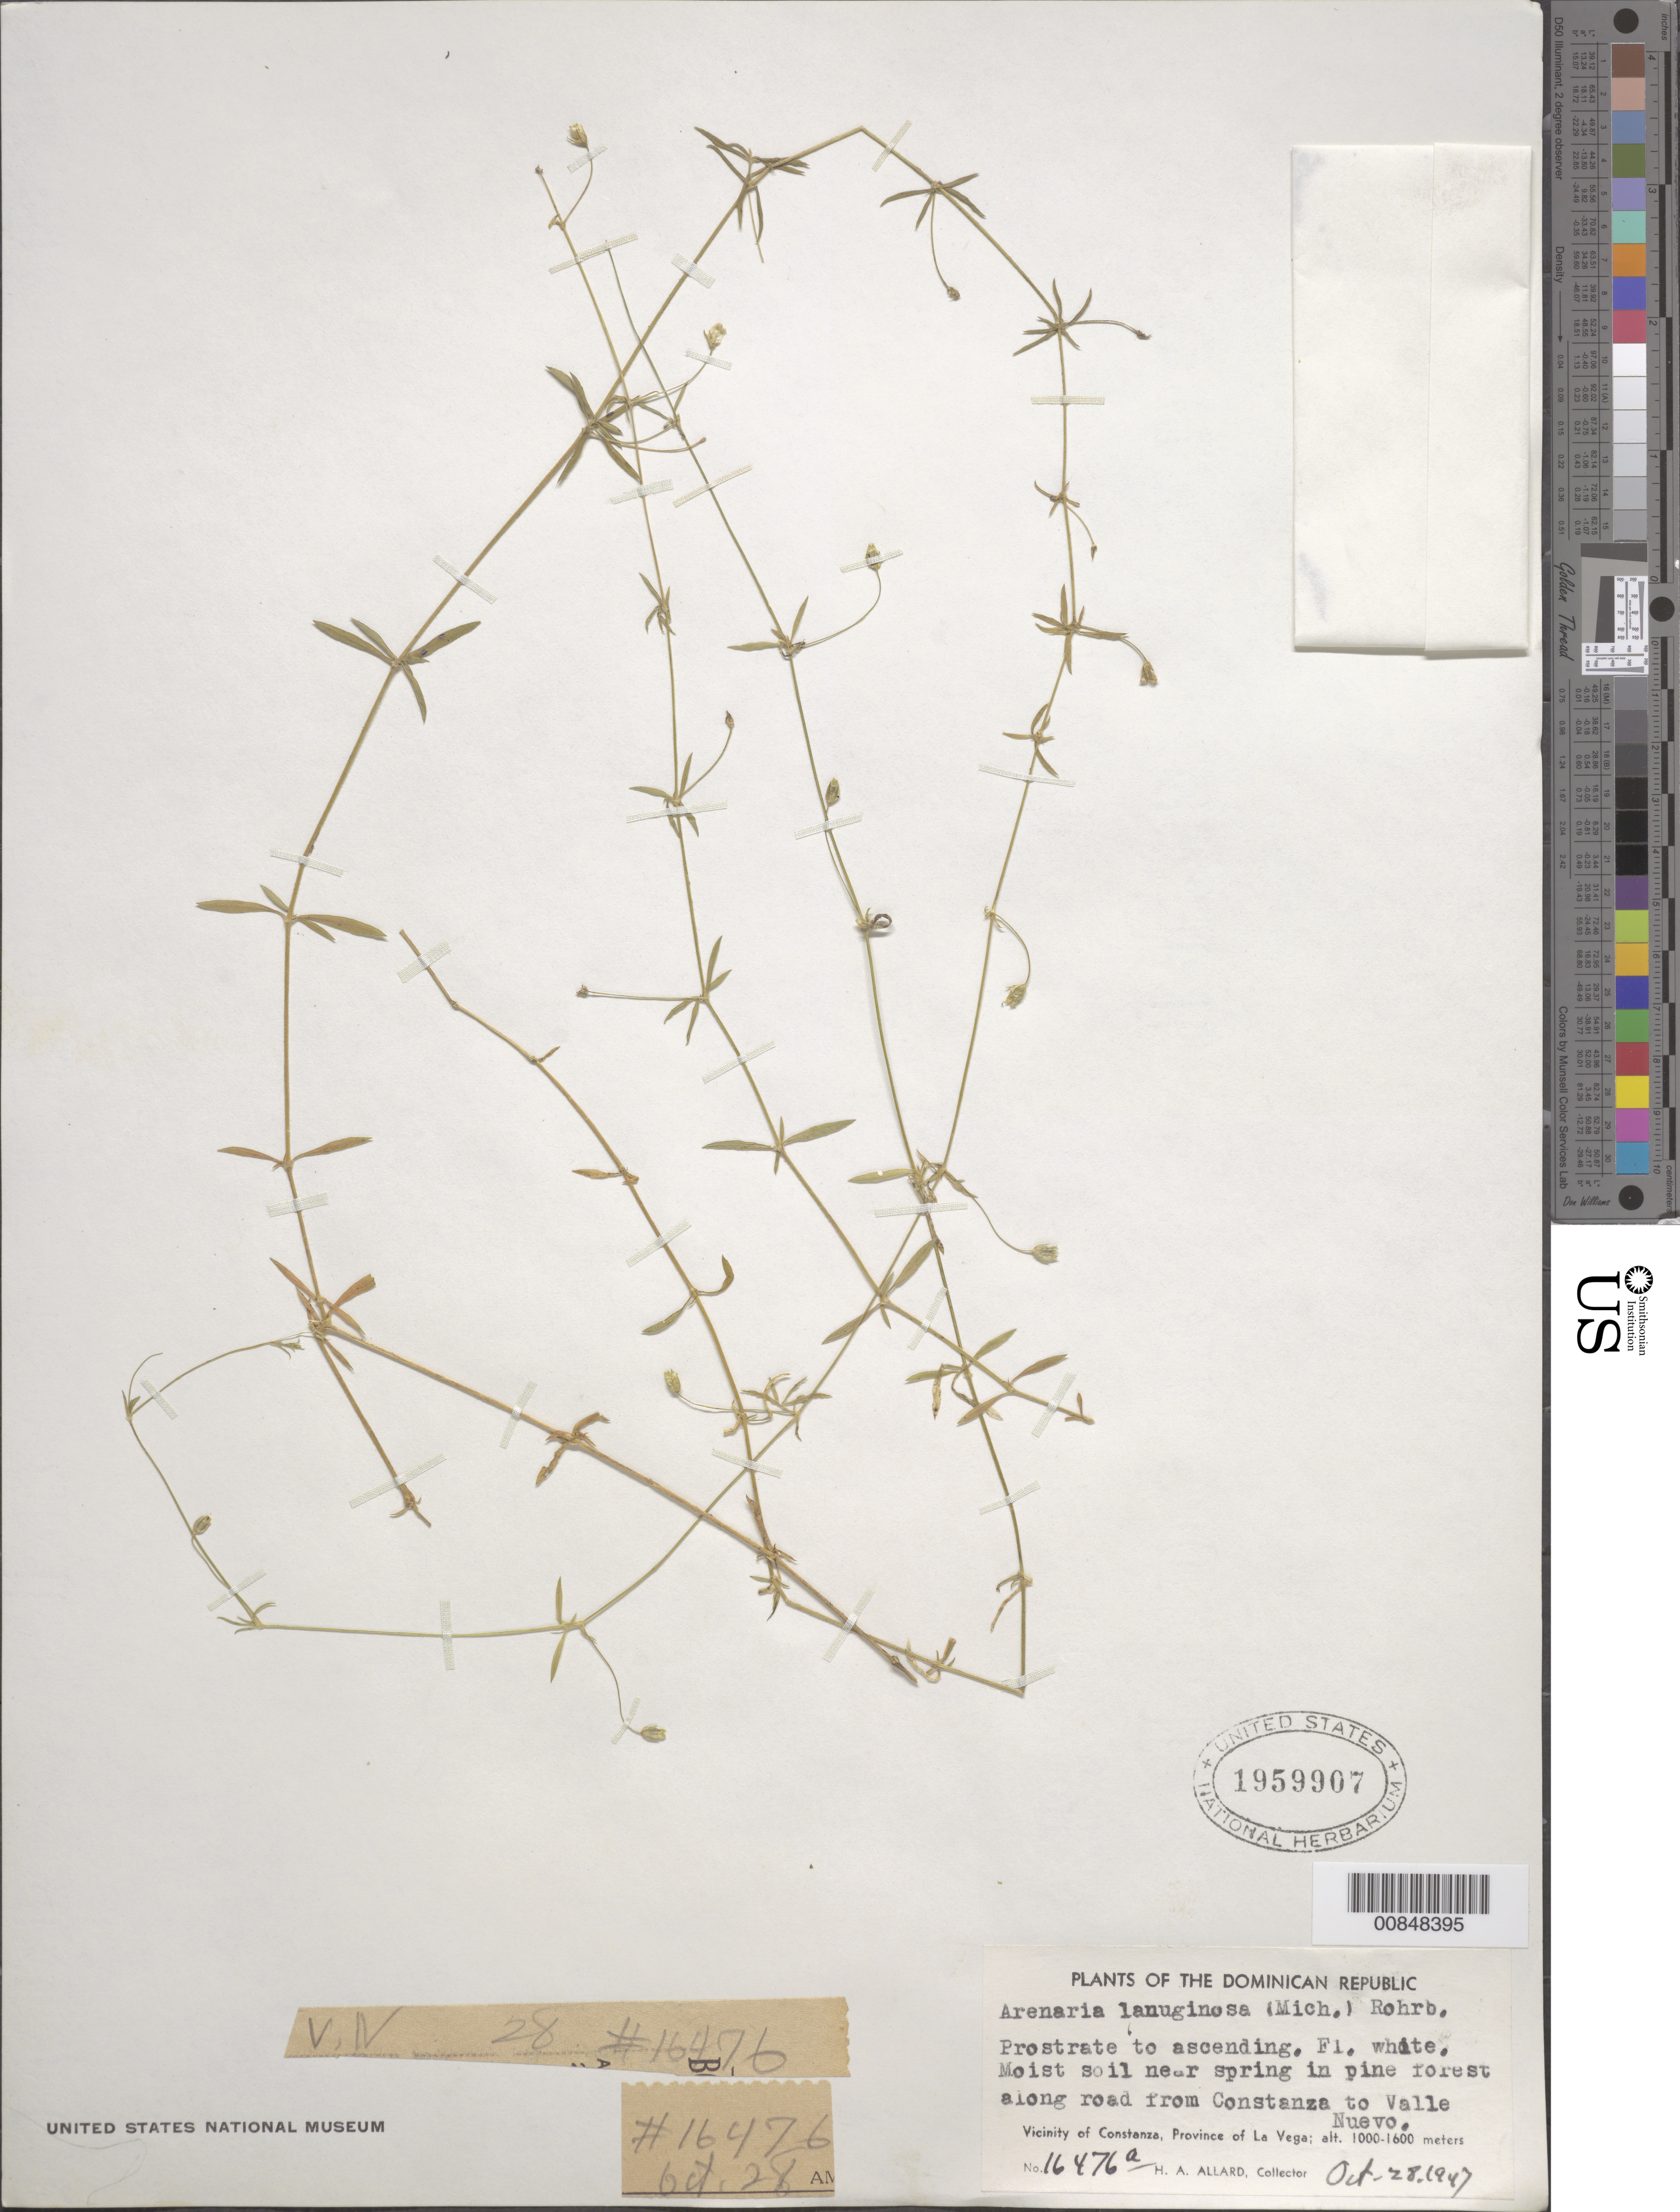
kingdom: Plantae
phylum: Tracheophyta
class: Magnoliopsida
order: Caryophyllales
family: Caryophyllaceae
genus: Arenaria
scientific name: Arenaria lanuginosa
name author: (Michx.) Rohrb.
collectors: H. A. Allard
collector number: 16476a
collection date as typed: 28 Oct 1947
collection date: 1947-10-28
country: Dominican Republic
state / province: La Vega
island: Hispaniola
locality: Vicinity of Constanza. Along road from Constanza to Valle Nuevo.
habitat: Moist soil near spring in pine forest along road.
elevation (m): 1000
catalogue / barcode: US 1959907